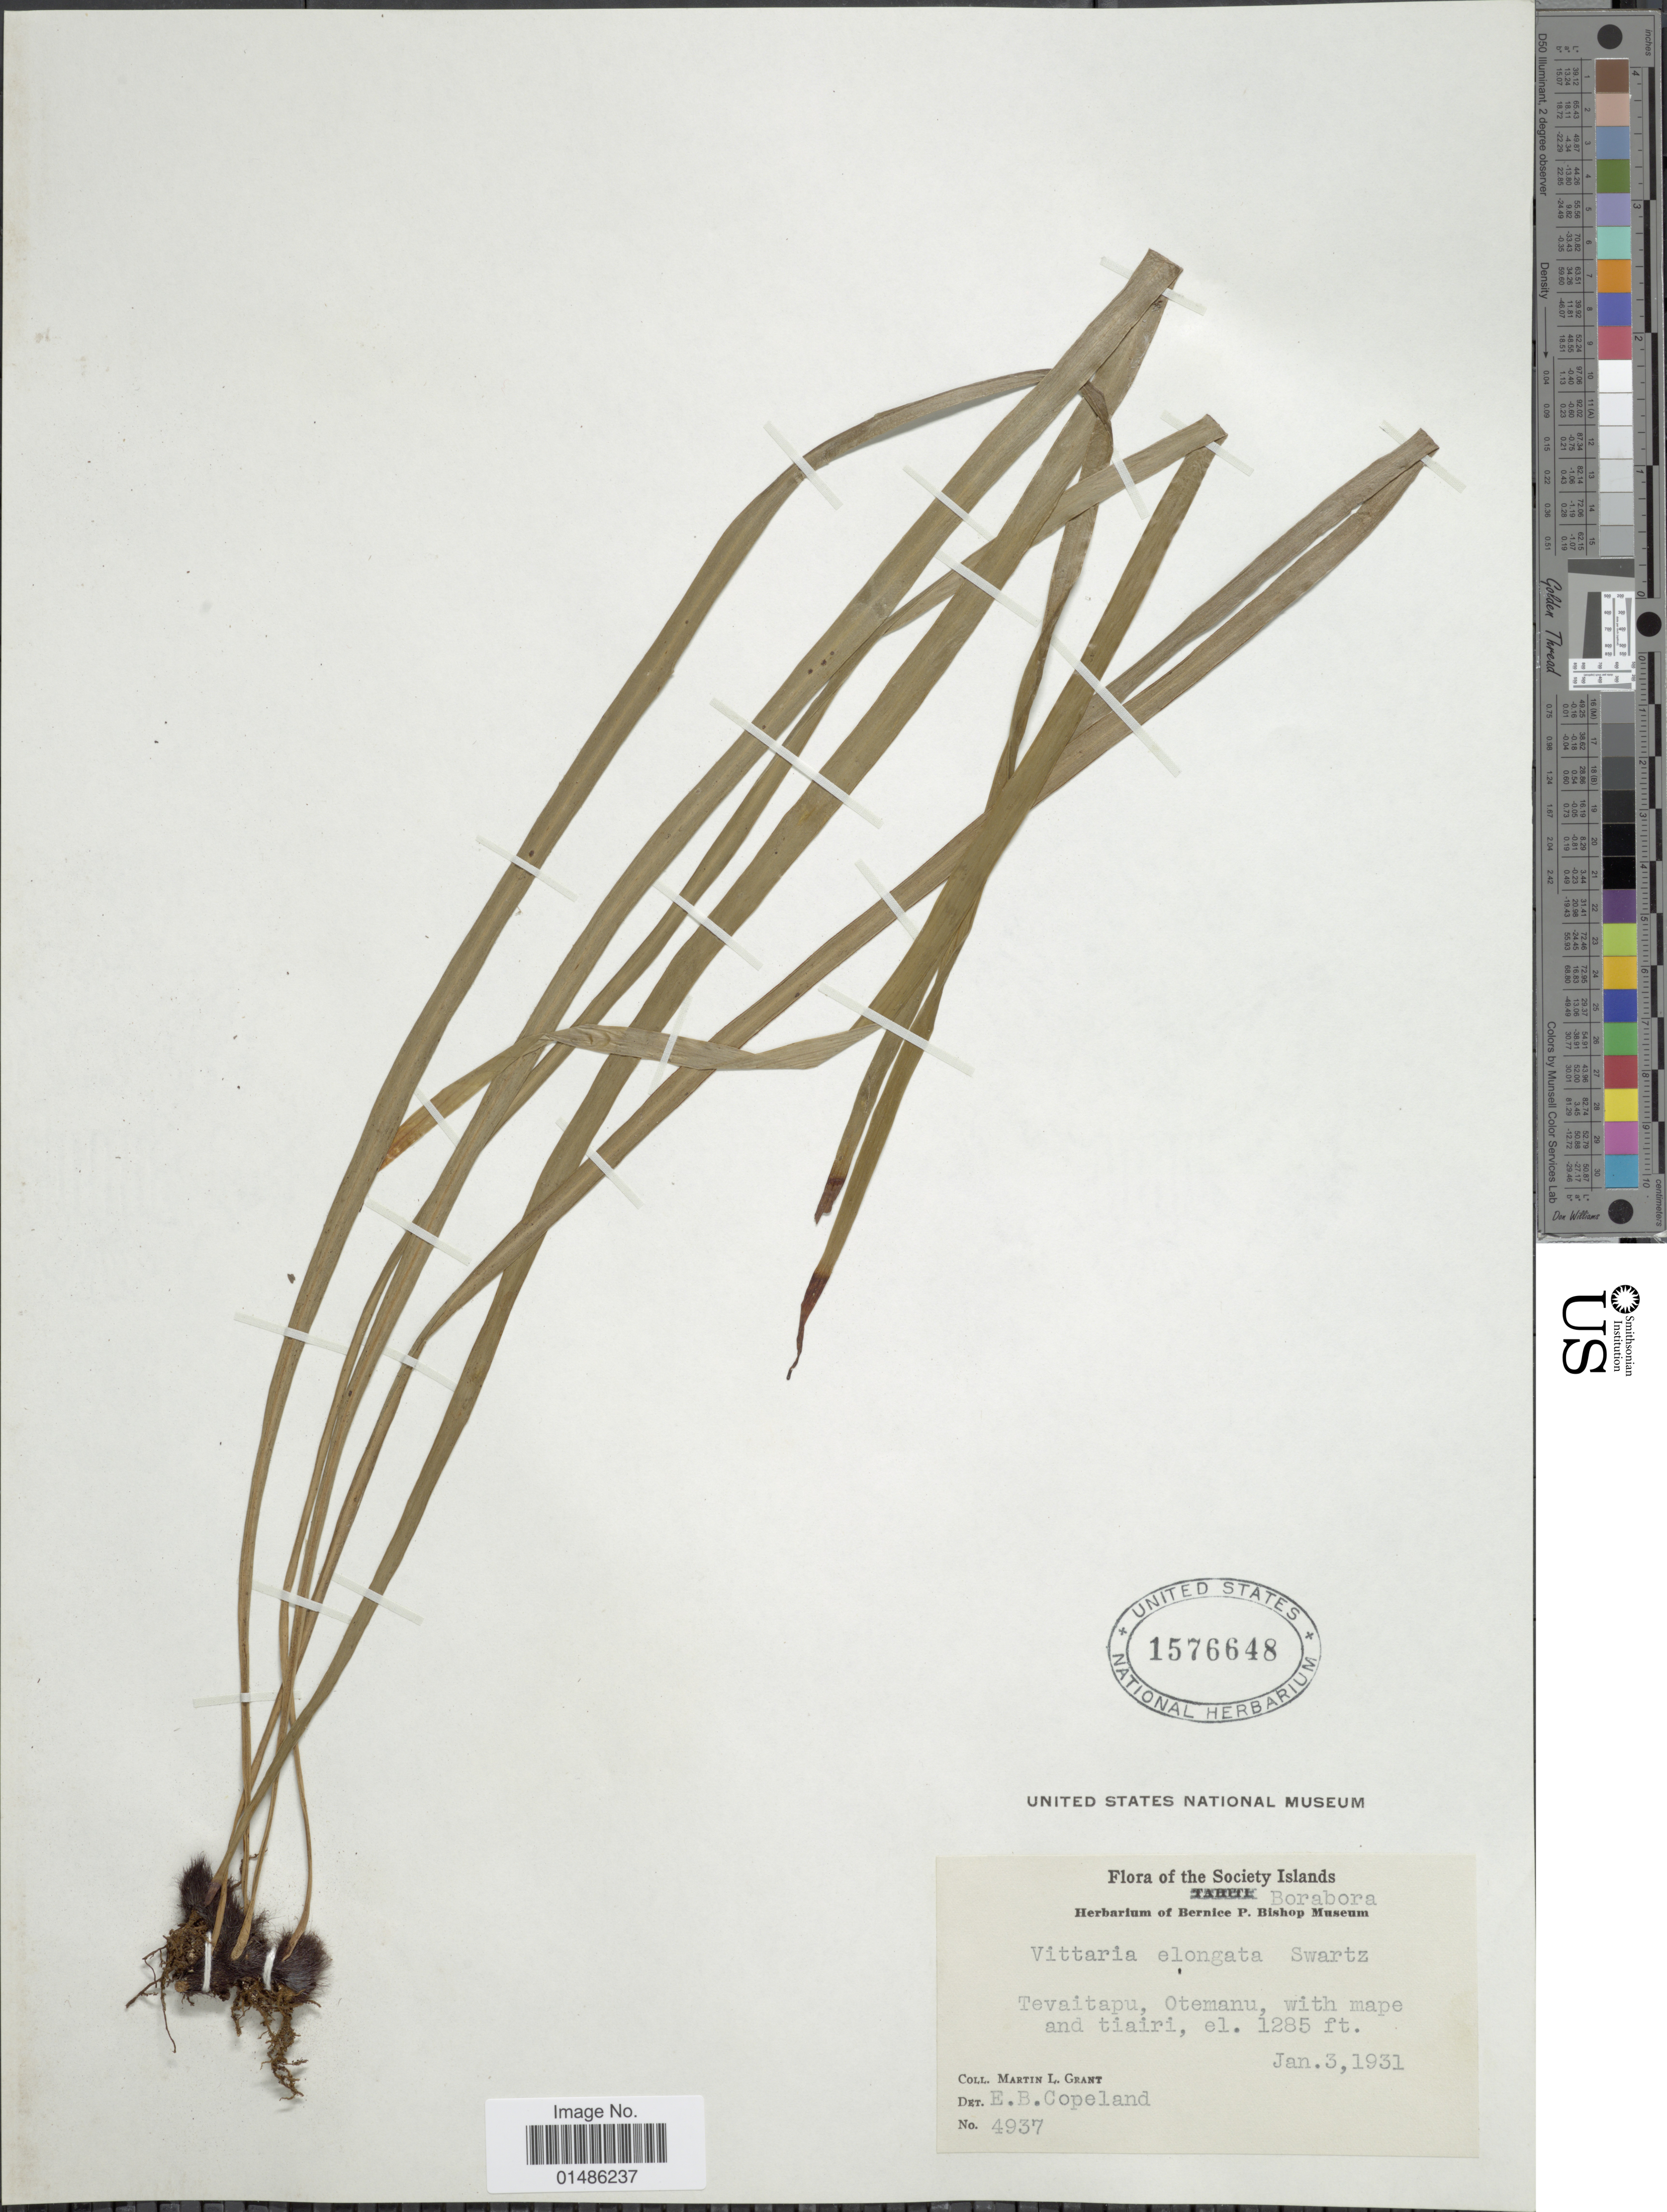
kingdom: Plantae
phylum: Tracheophyta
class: Polypodiopsida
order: Polypodiales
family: Pteridaceae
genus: Haplopteris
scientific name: Haplopteris elongata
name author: (Sw.) Crane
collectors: M. L. Grant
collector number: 4937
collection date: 1931-01-03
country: French Polynesia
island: Bora Bora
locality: Society Islands. BoraBora. Tevaitapu, Otemanu, with mape and tiairi.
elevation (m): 392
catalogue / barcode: US 1576648